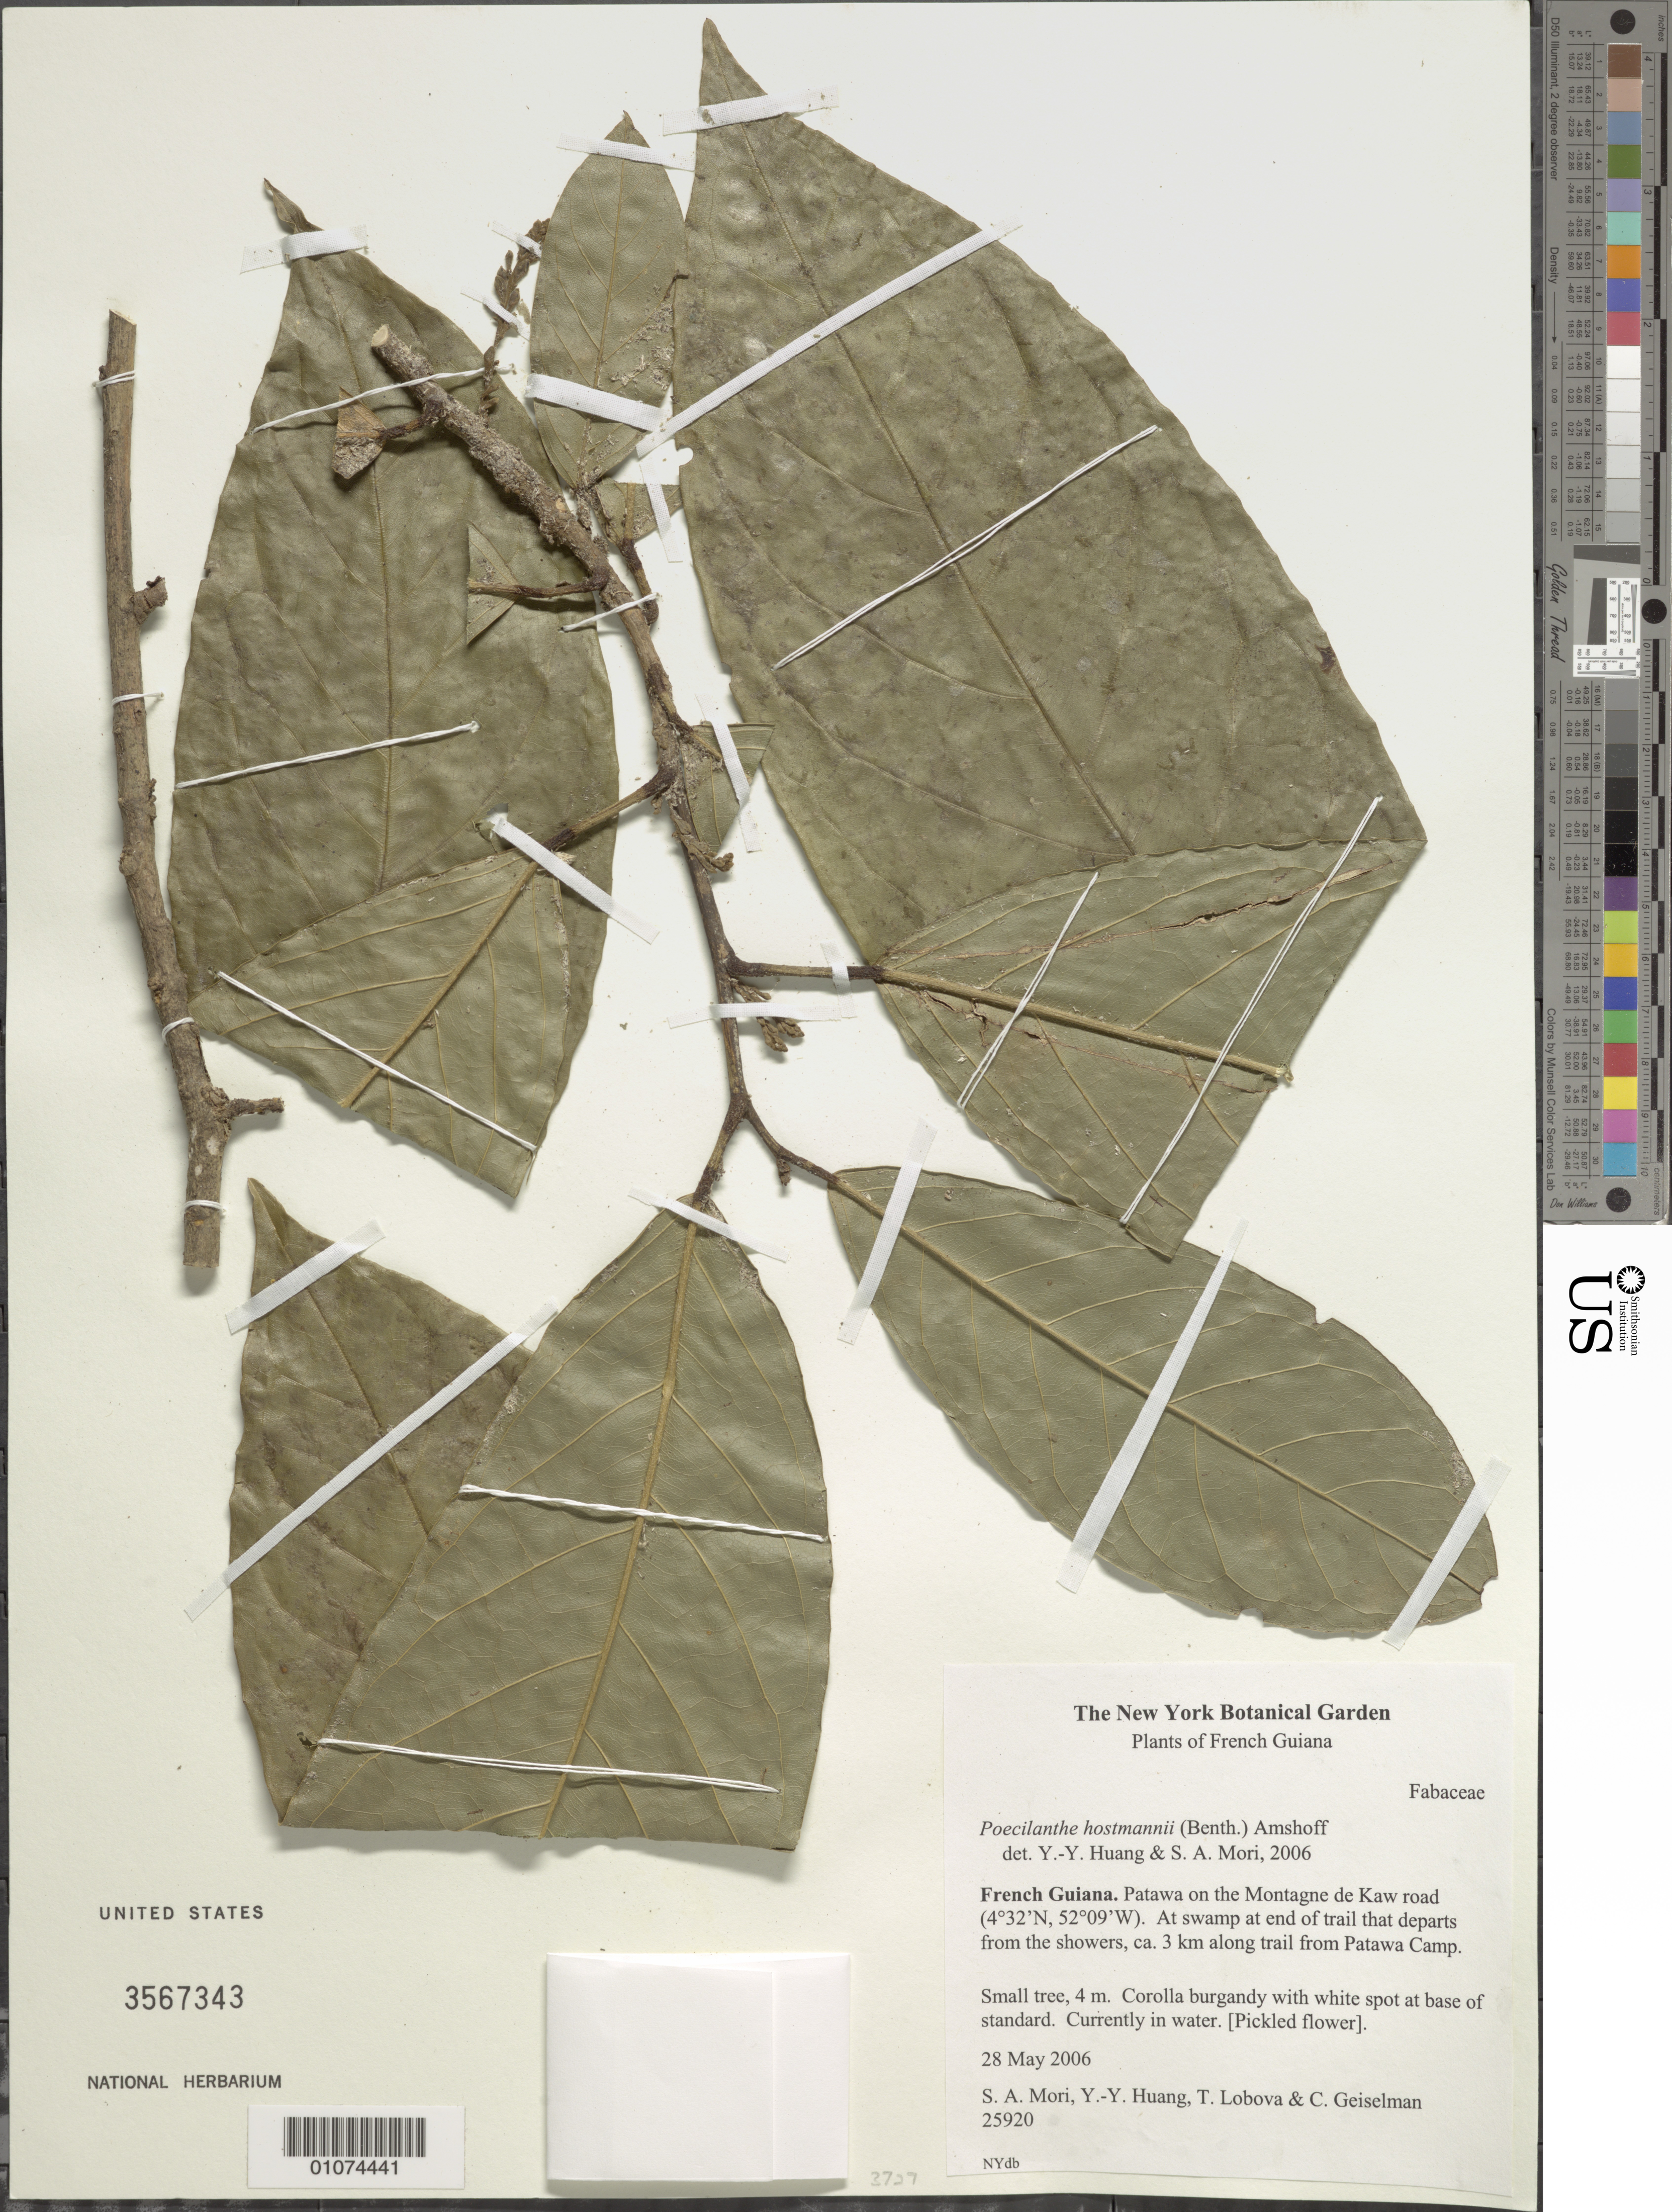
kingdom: Plantae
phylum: Tracheophyta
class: Magnoliopsida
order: Fabales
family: Fabaceae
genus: Limadendron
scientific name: Limadendron hostmannii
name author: (Benth.) Meireles & A.M.G. Azevedo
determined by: U.S. National Herbarium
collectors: S. Mori, Y. Huang, T. Lobova & C. Geiselman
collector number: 25920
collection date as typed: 28-May-06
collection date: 2006-05-28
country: French Guiana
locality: Patawa on the Montagne de Kaw road. At end of trail that departs from the showers, ca. 3 km along trail from Patawa Camp.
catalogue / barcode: US 3567343